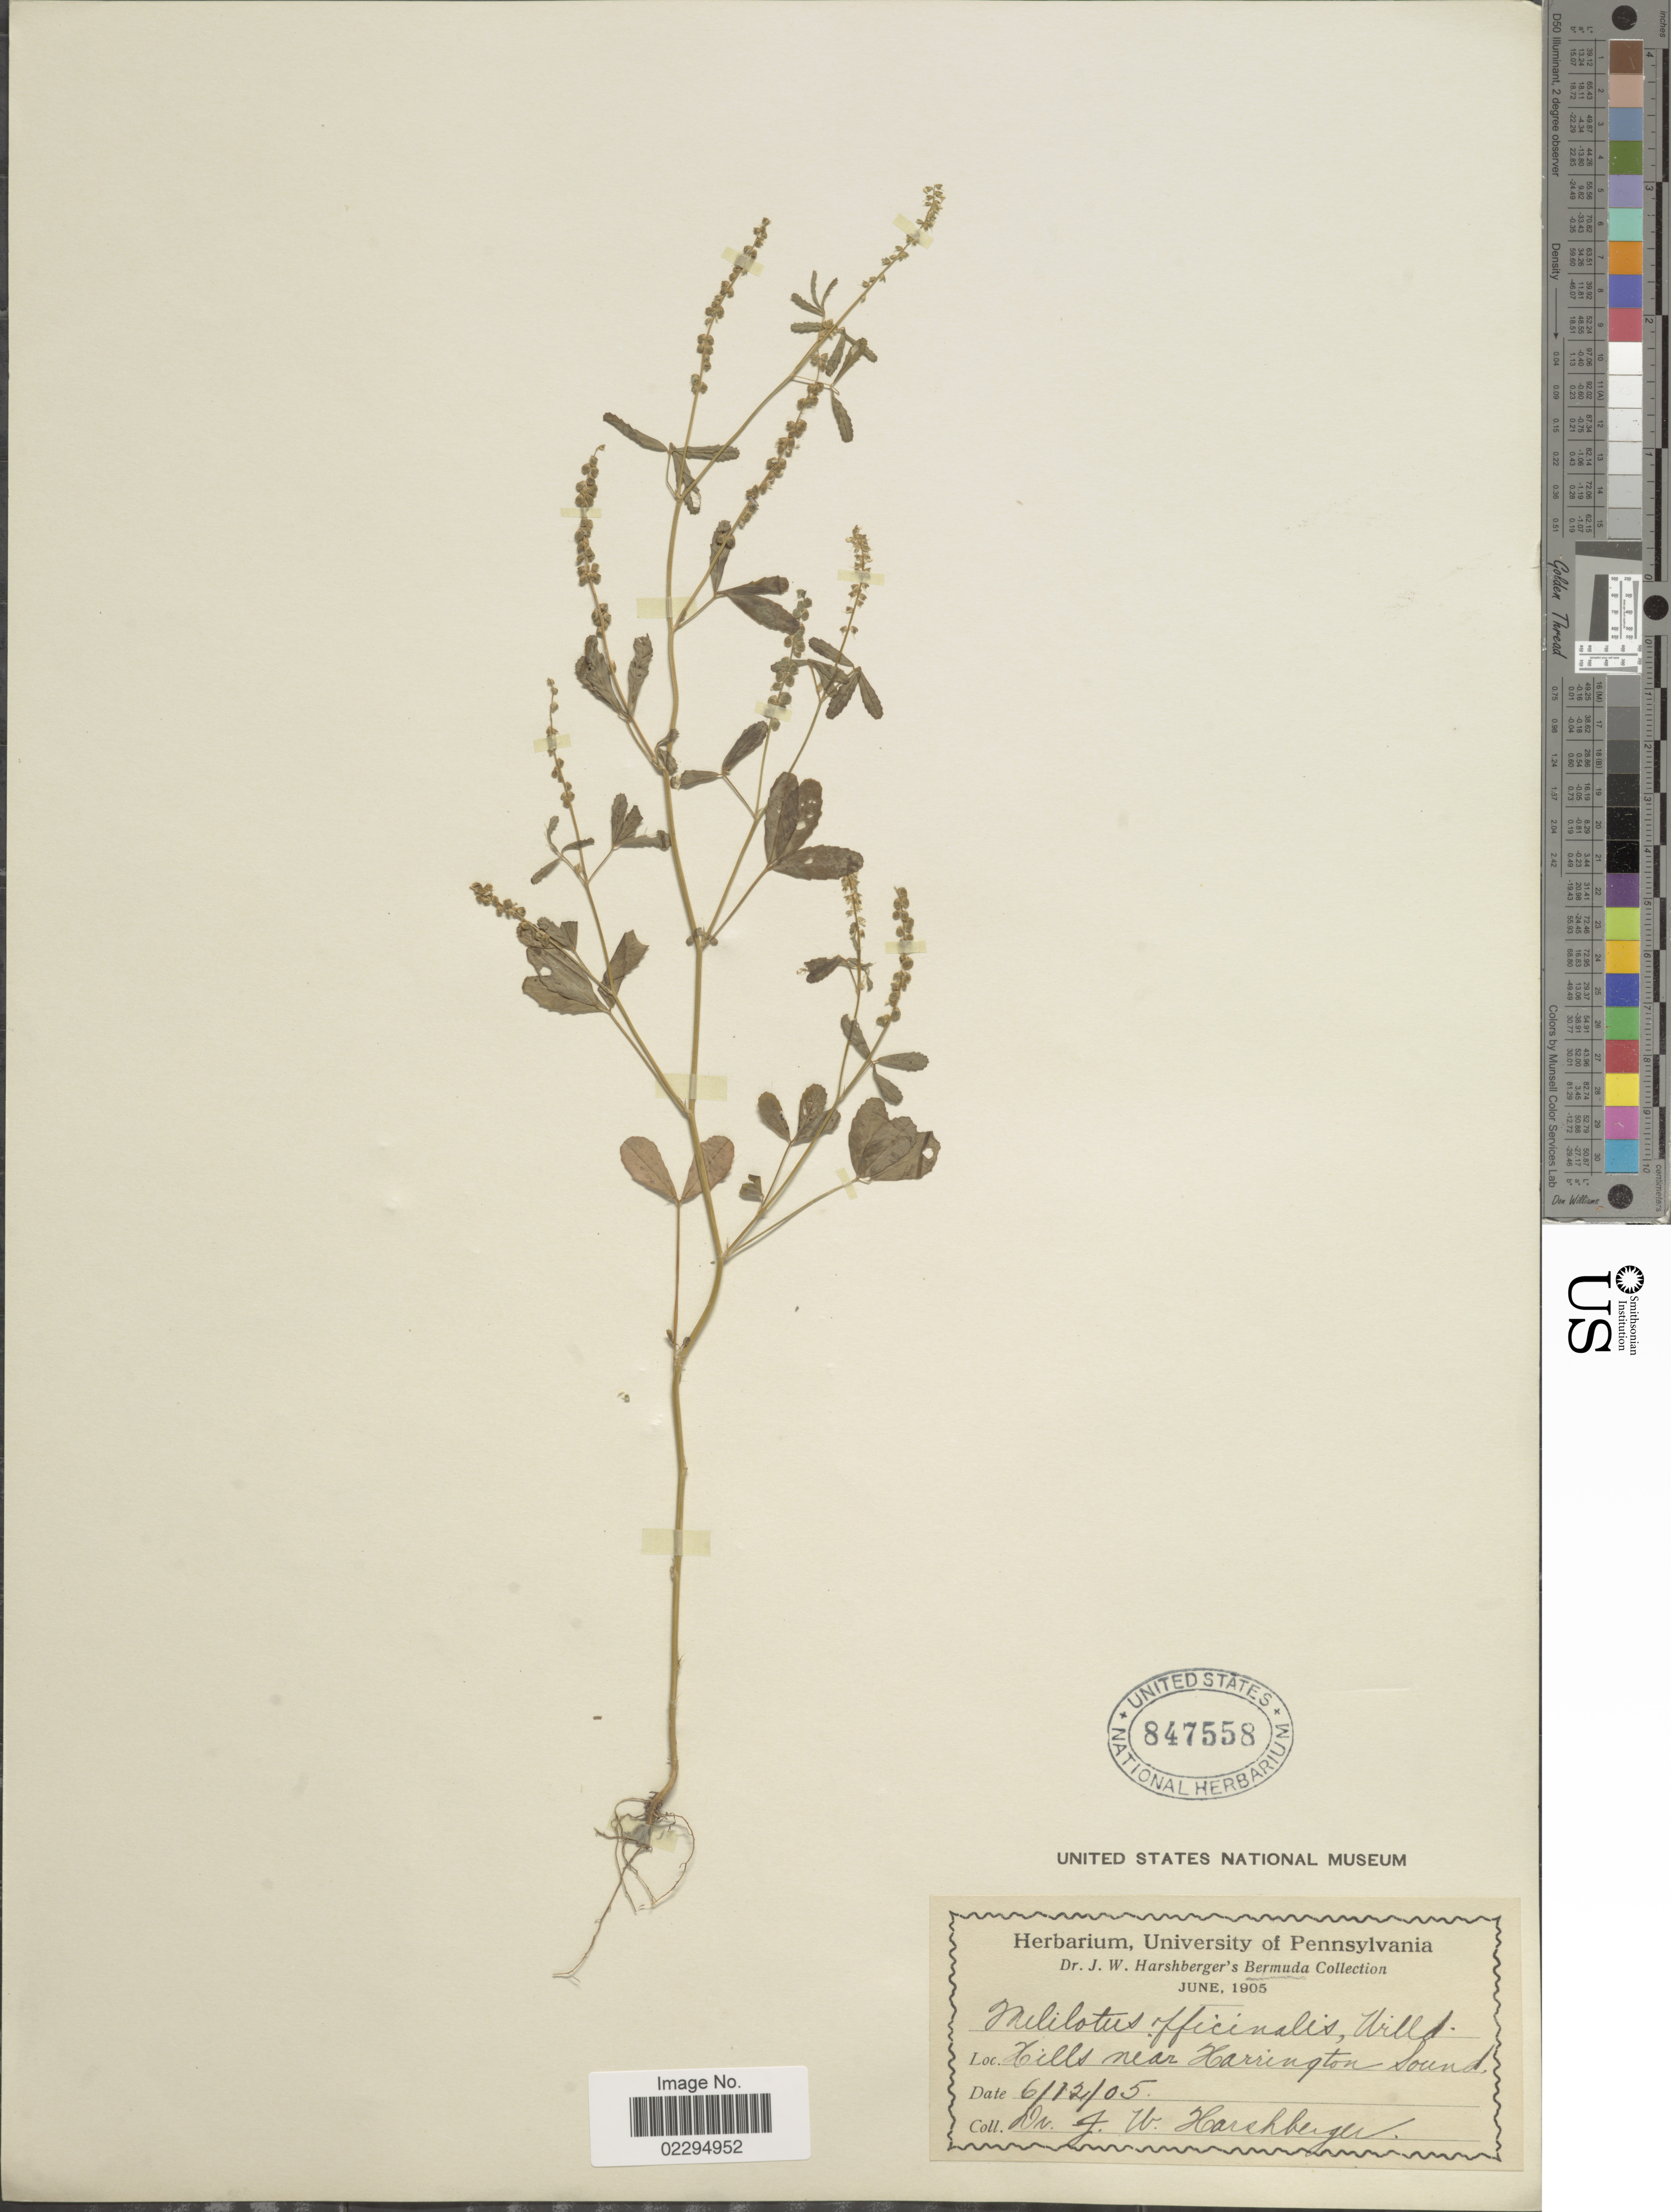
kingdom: Plantae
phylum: Tracheophyta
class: Magnoliopsida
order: Fabales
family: Fabaceae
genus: Melilotus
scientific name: Melilotus officinalis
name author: (L.) Lam.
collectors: J. W. Harshberger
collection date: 1905-06-12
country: Bermuda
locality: Hills near Harrington Sound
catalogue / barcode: US 847558